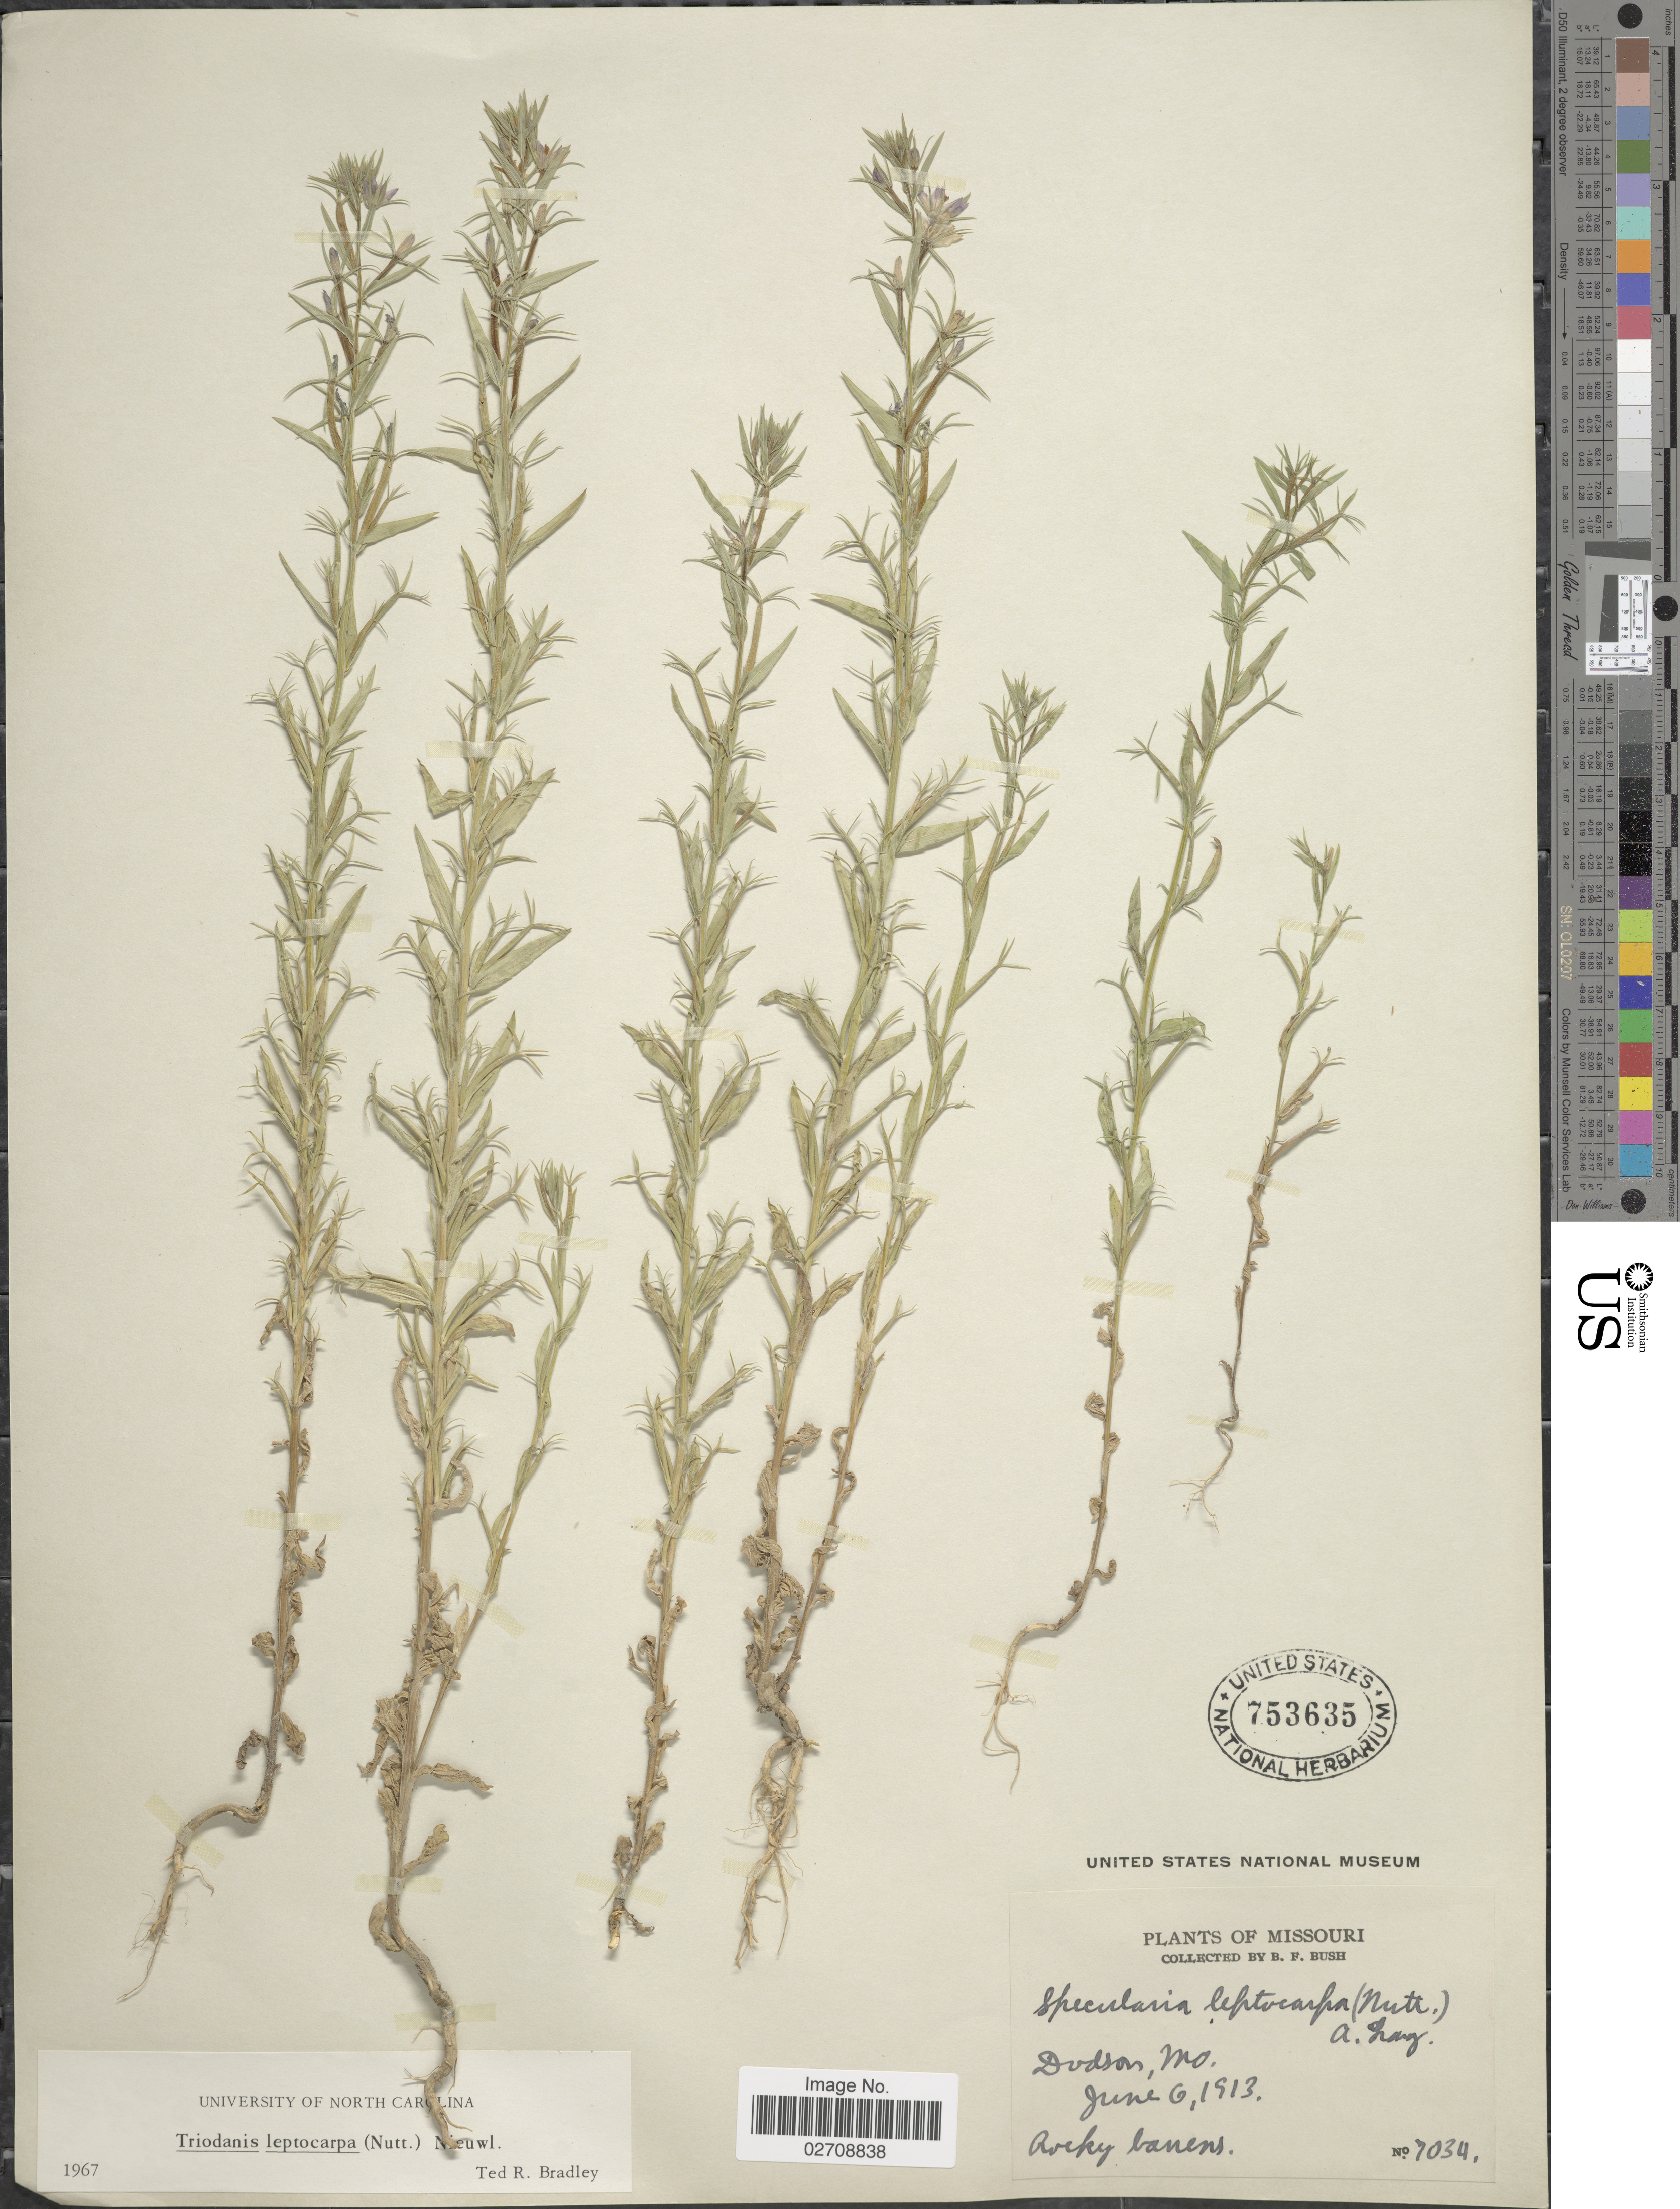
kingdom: Plantae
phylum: Tracheophyta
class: Magnoliopsida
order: Asterales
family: Campanulaceae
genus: Triodanis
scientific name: Triodanis leptocarpa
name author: Nieuwl.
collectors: B. F. Bush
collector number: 7034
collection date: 1913-06-06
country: United States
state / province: Missouri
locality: Dodson, Mo.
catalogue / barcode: US 753635